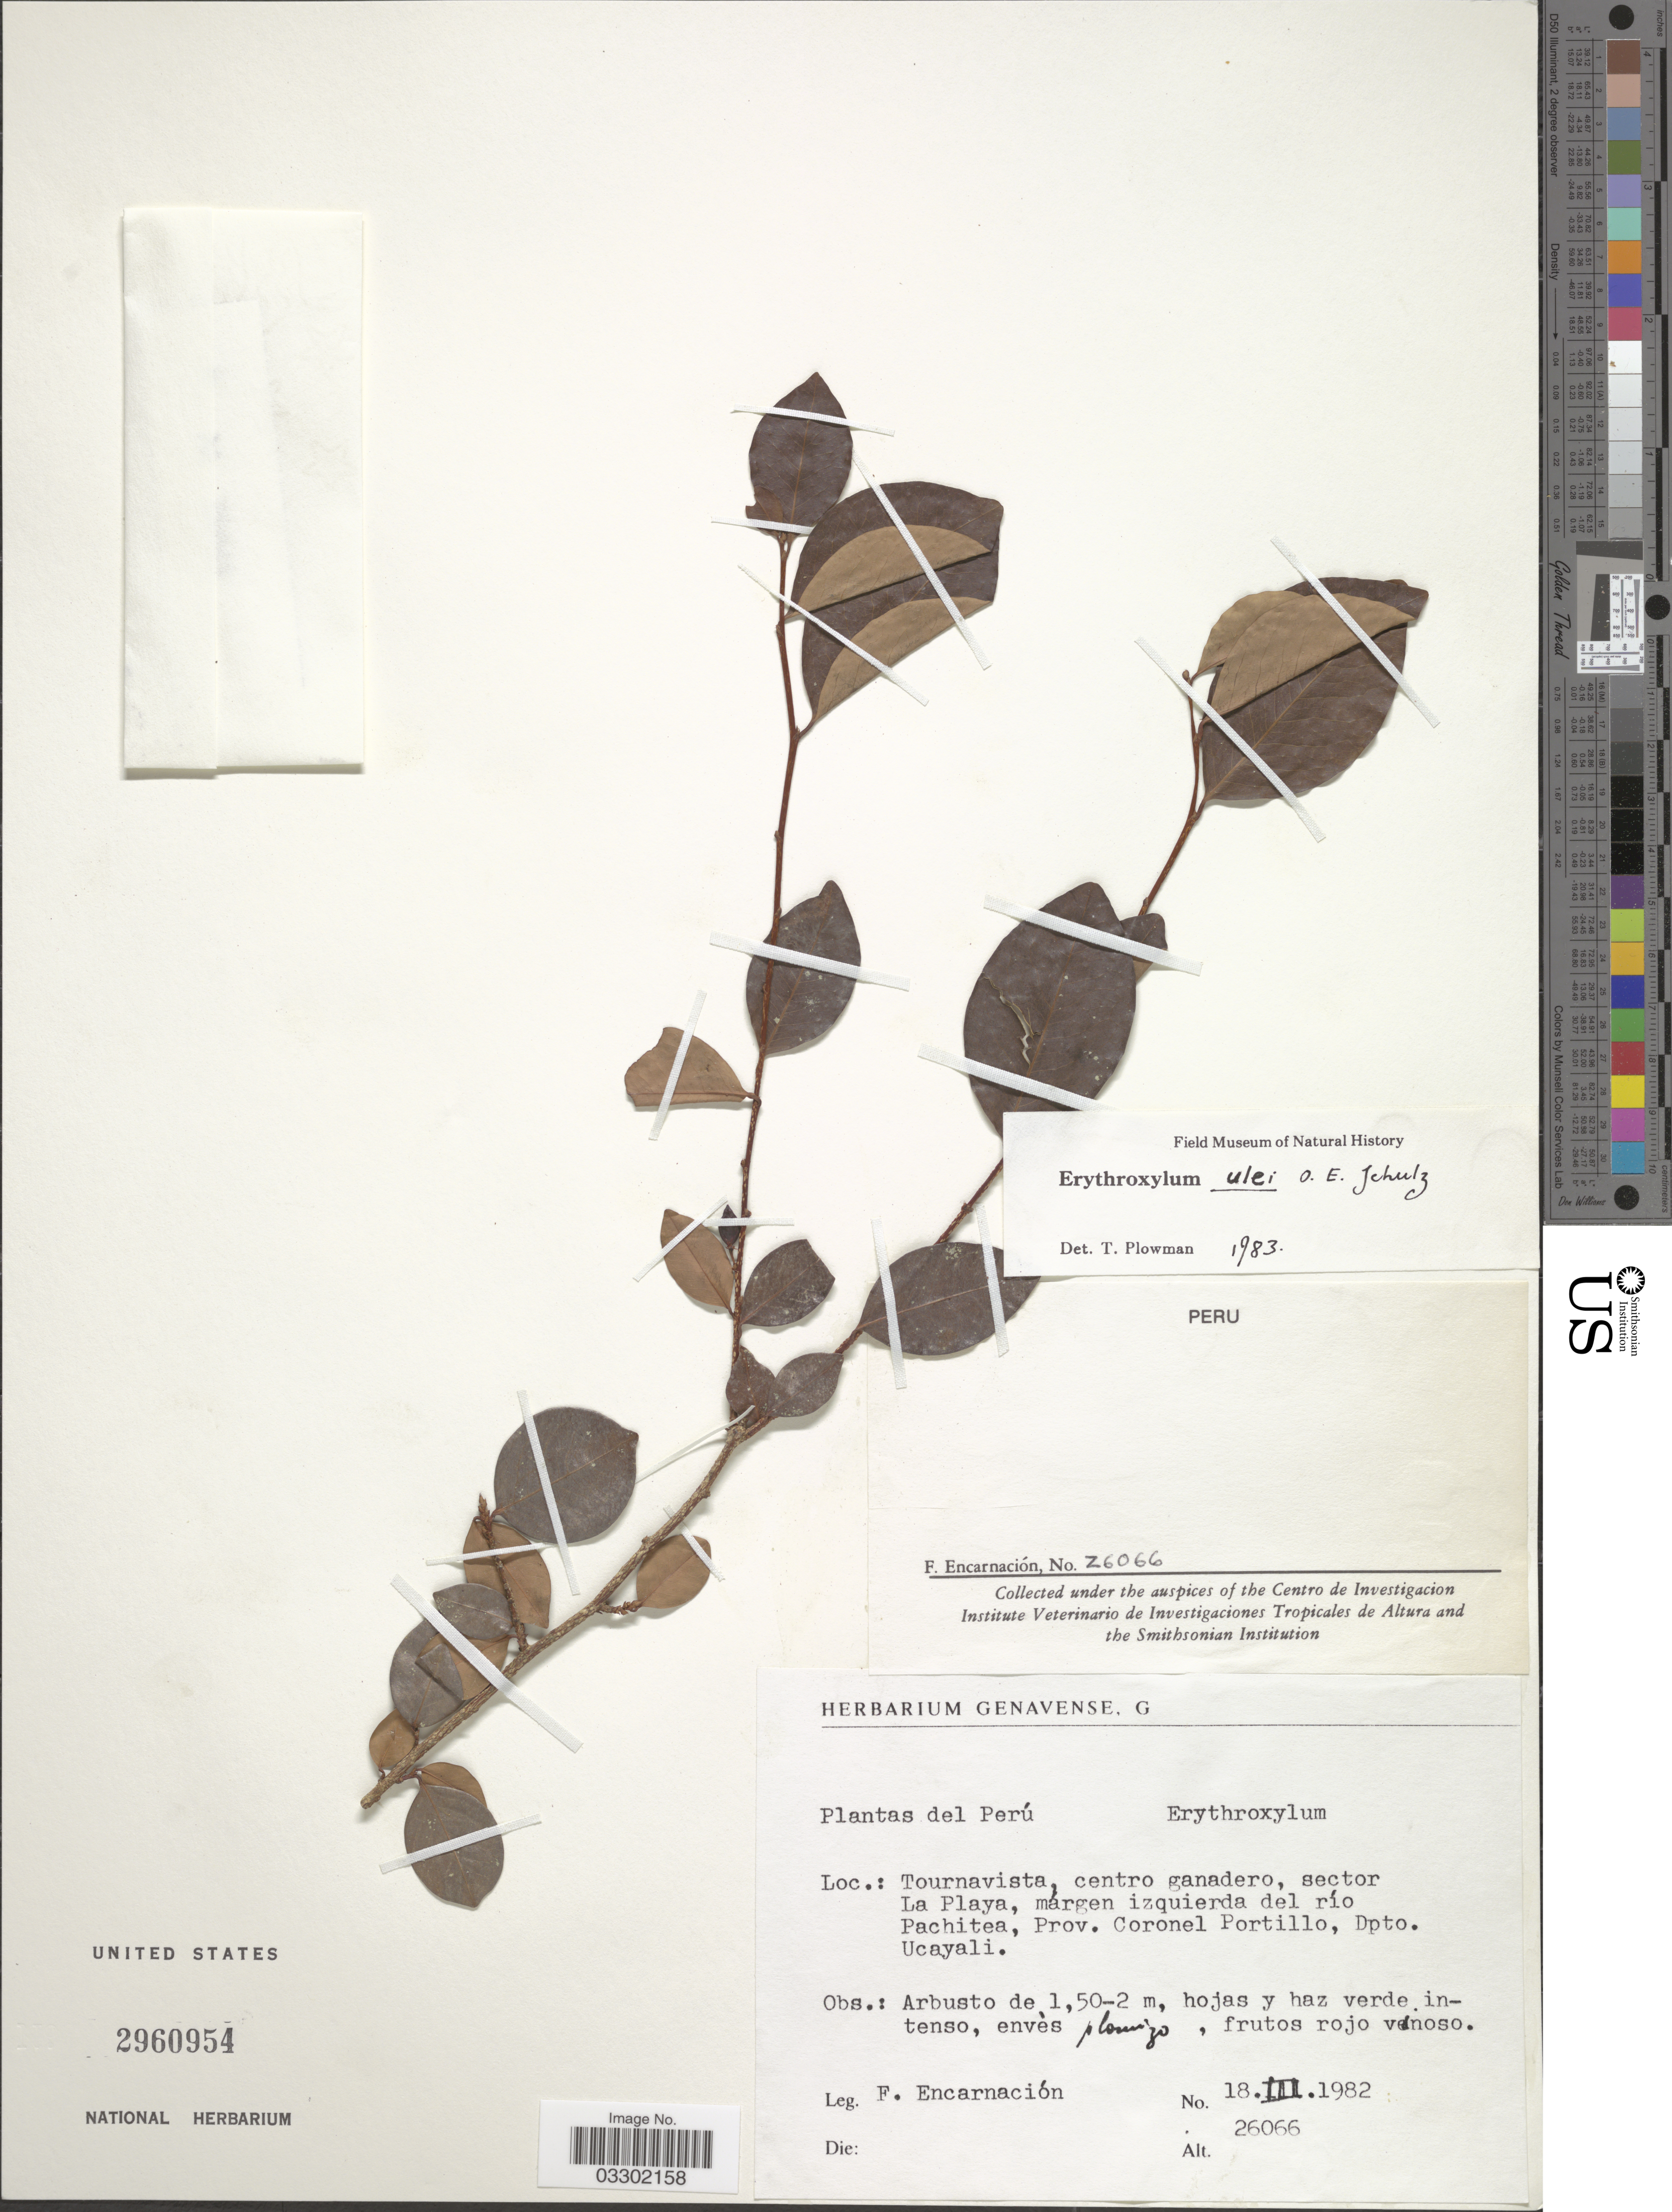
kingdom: Plantae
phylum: Tracheophyta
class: Magnoliopsida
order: Malpighiales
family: Erythroxylaceae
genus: Erythroxylum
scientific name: Erythroxylum ulei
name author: O.E. Schulz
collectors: F. Encarnación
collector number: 26066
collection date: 1982-03-18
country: Peru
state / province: Ucayali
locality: Tournavista, centro ganadero, sector La Playa, márgen izquierda del río Pachitea, Prov. Coronel Portillo, Dpto. Ucayali.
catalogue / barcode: US 2960954